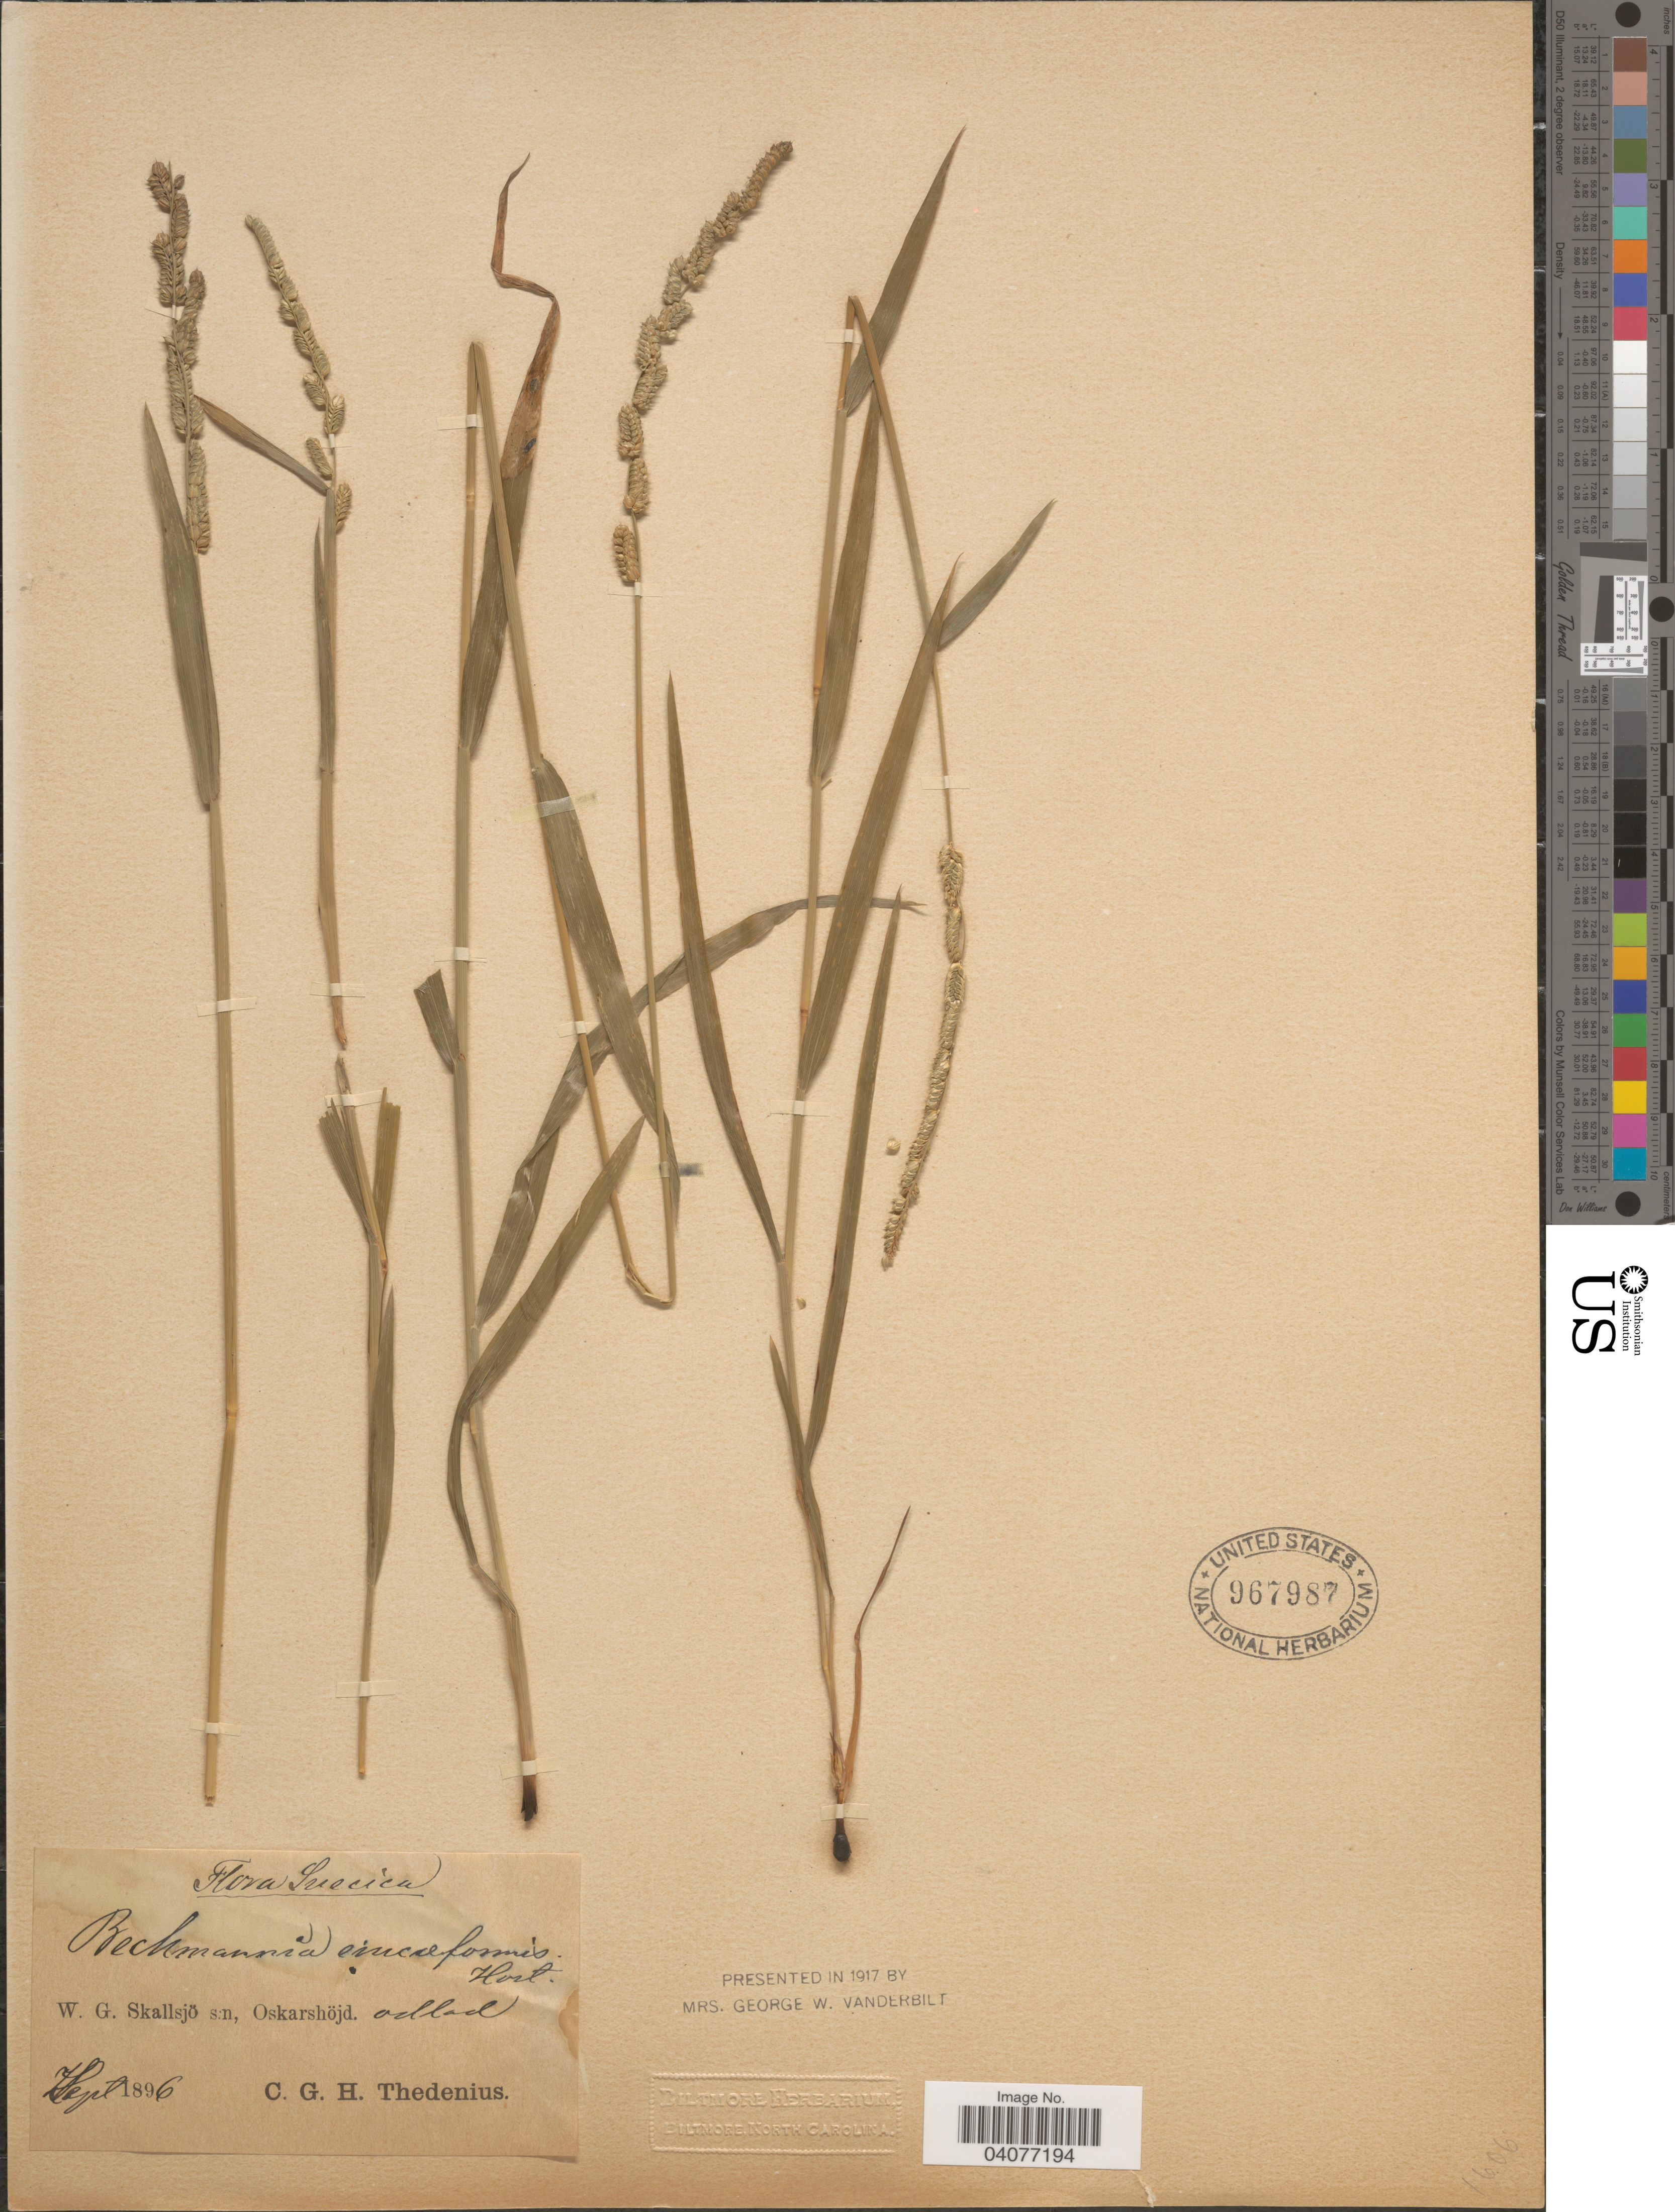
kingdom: Plantae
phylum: Tracheophyta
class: Liliopsida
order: Poales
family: Poaceae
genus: Beckmannia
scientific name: Beckmannia eruciformis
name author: (L.) Host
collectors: C. Thedenius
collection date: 1896-09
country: Sweden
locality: Suecica. W. G. Skallsjö s:n, Oskarshöjd.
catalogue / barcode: US 967987